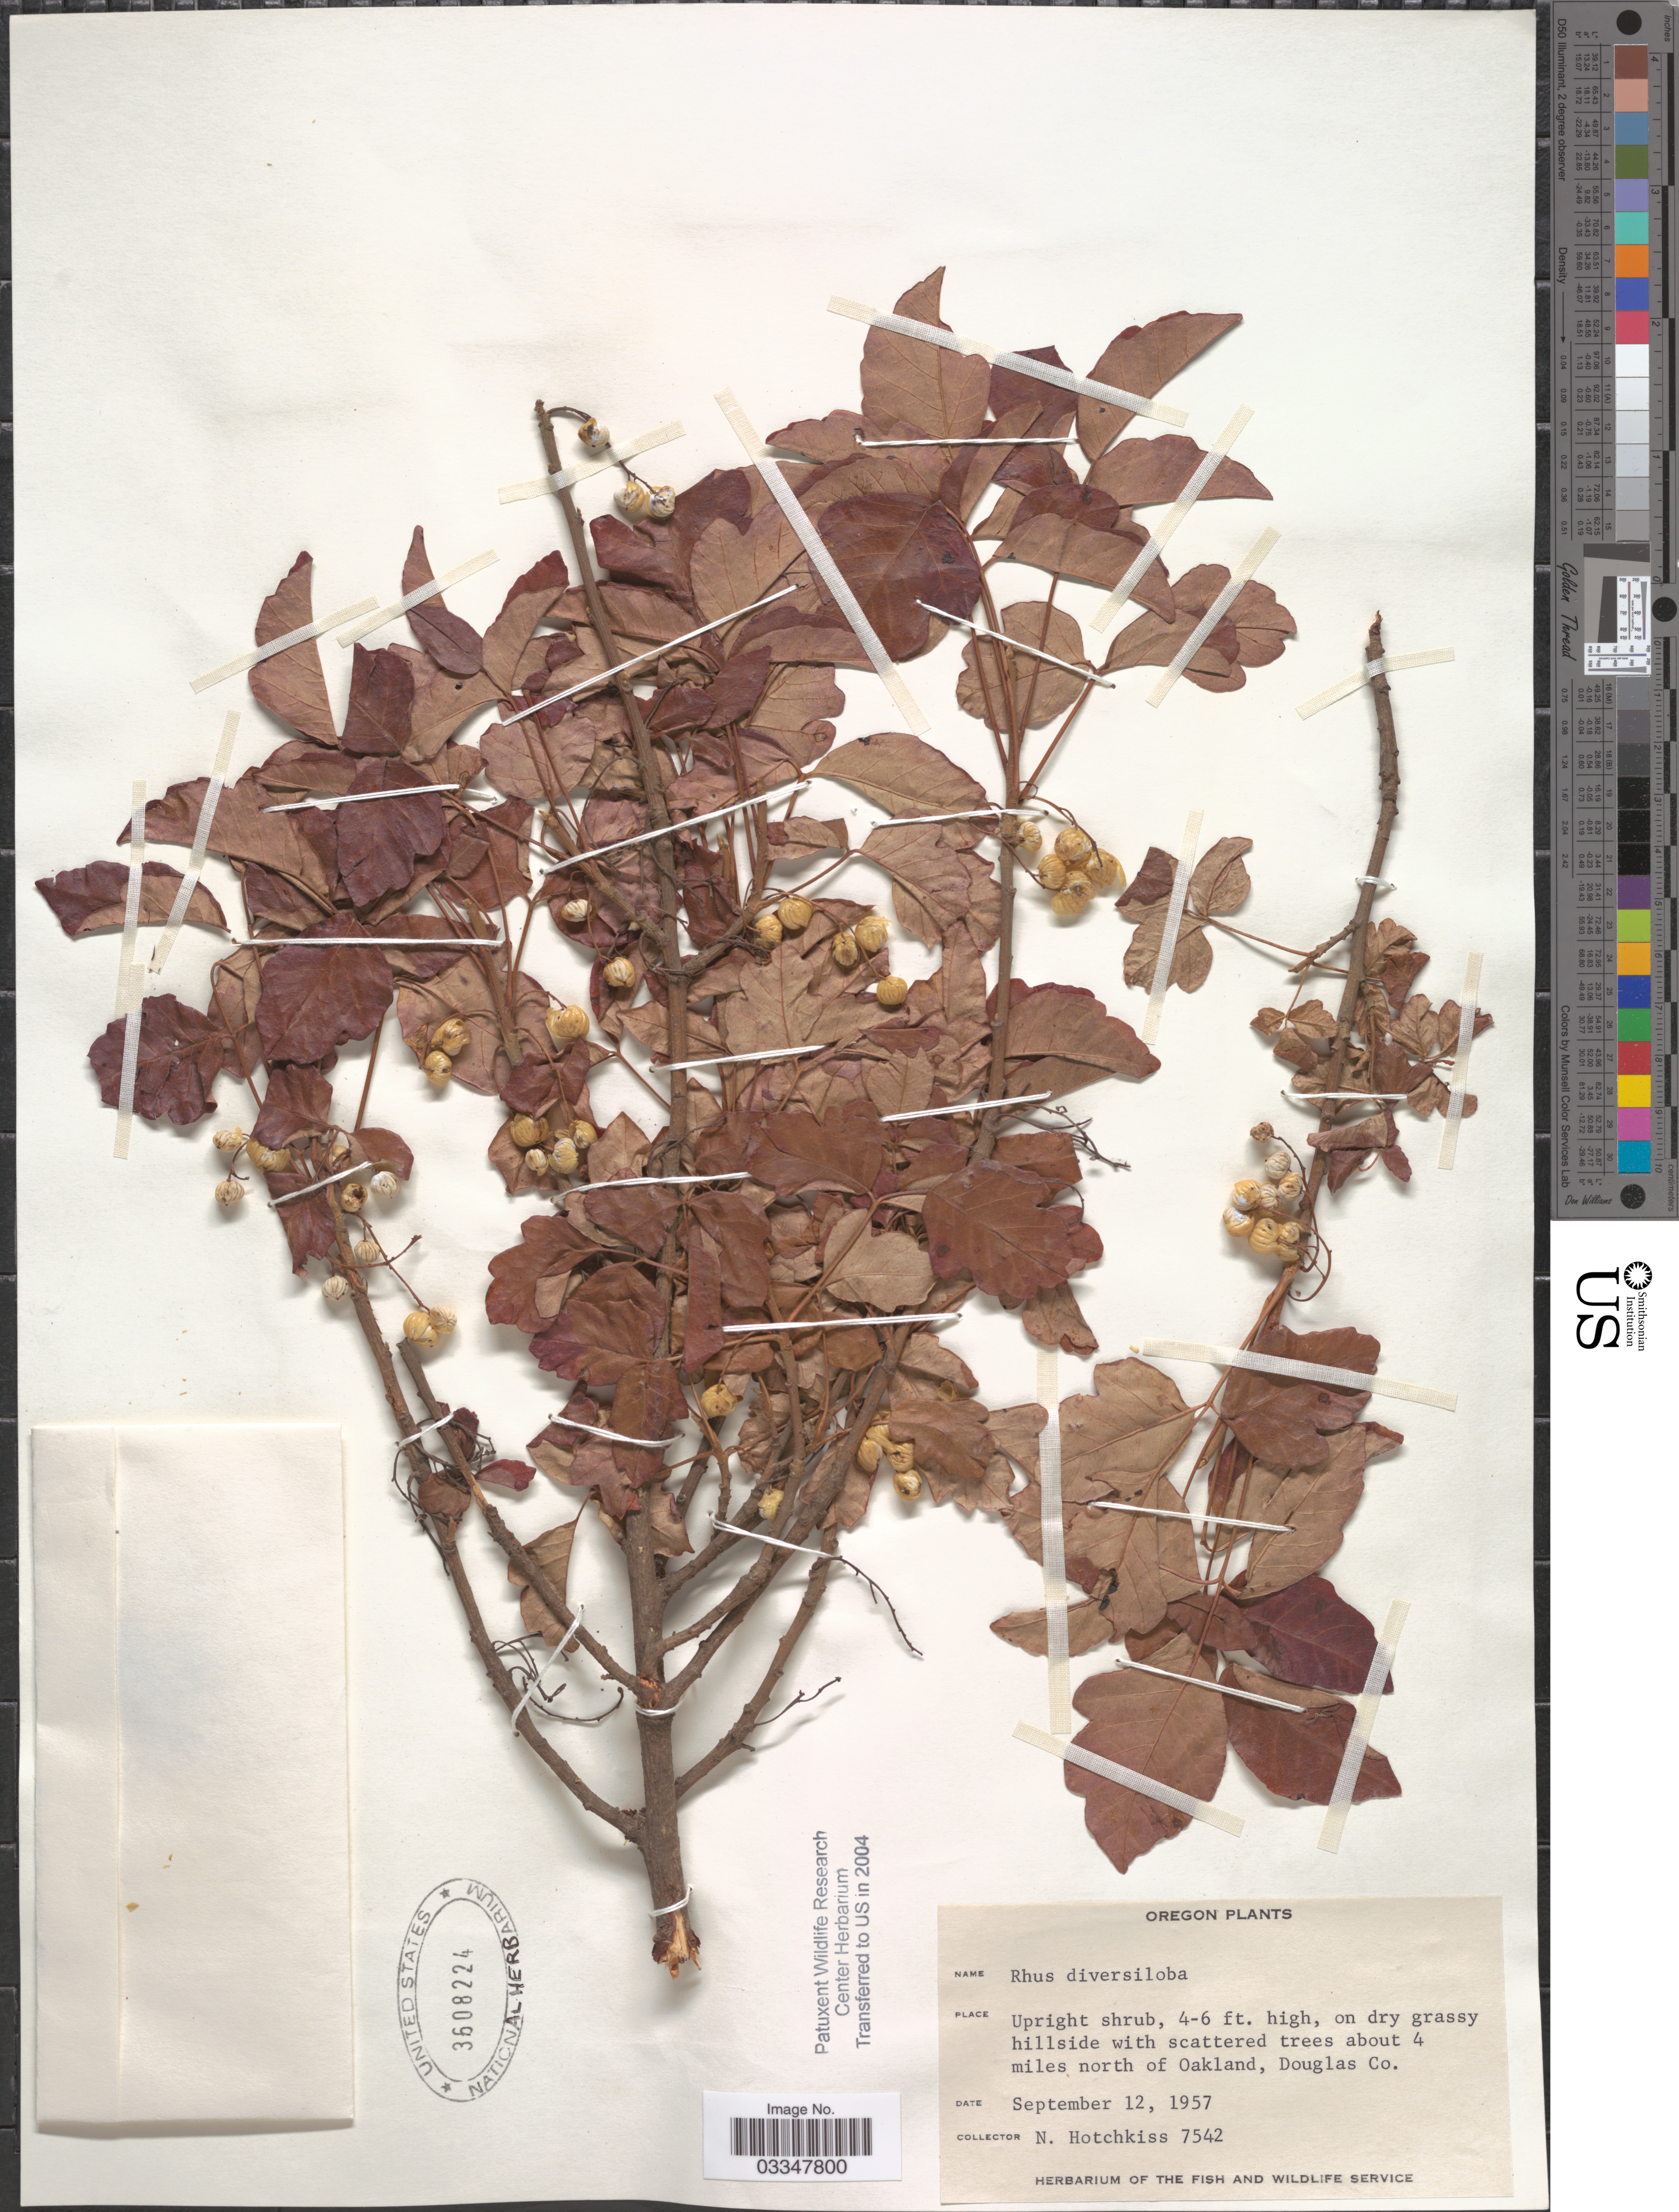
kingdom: Plantae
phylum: Tracheophyta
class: Magnoliopsida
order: Sapindales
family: Anacardiaceae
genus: Toxicodendron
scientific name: Toxicodendron diversilobum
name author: (Torr. & A. Gray) Greene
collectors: N. Hotchkiss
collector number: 7542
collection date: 1957-09-12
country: United States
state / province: Oregon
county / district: Douglas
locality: About 4 miles north of Oakland, Douglas Co.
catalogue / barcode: US 3608224